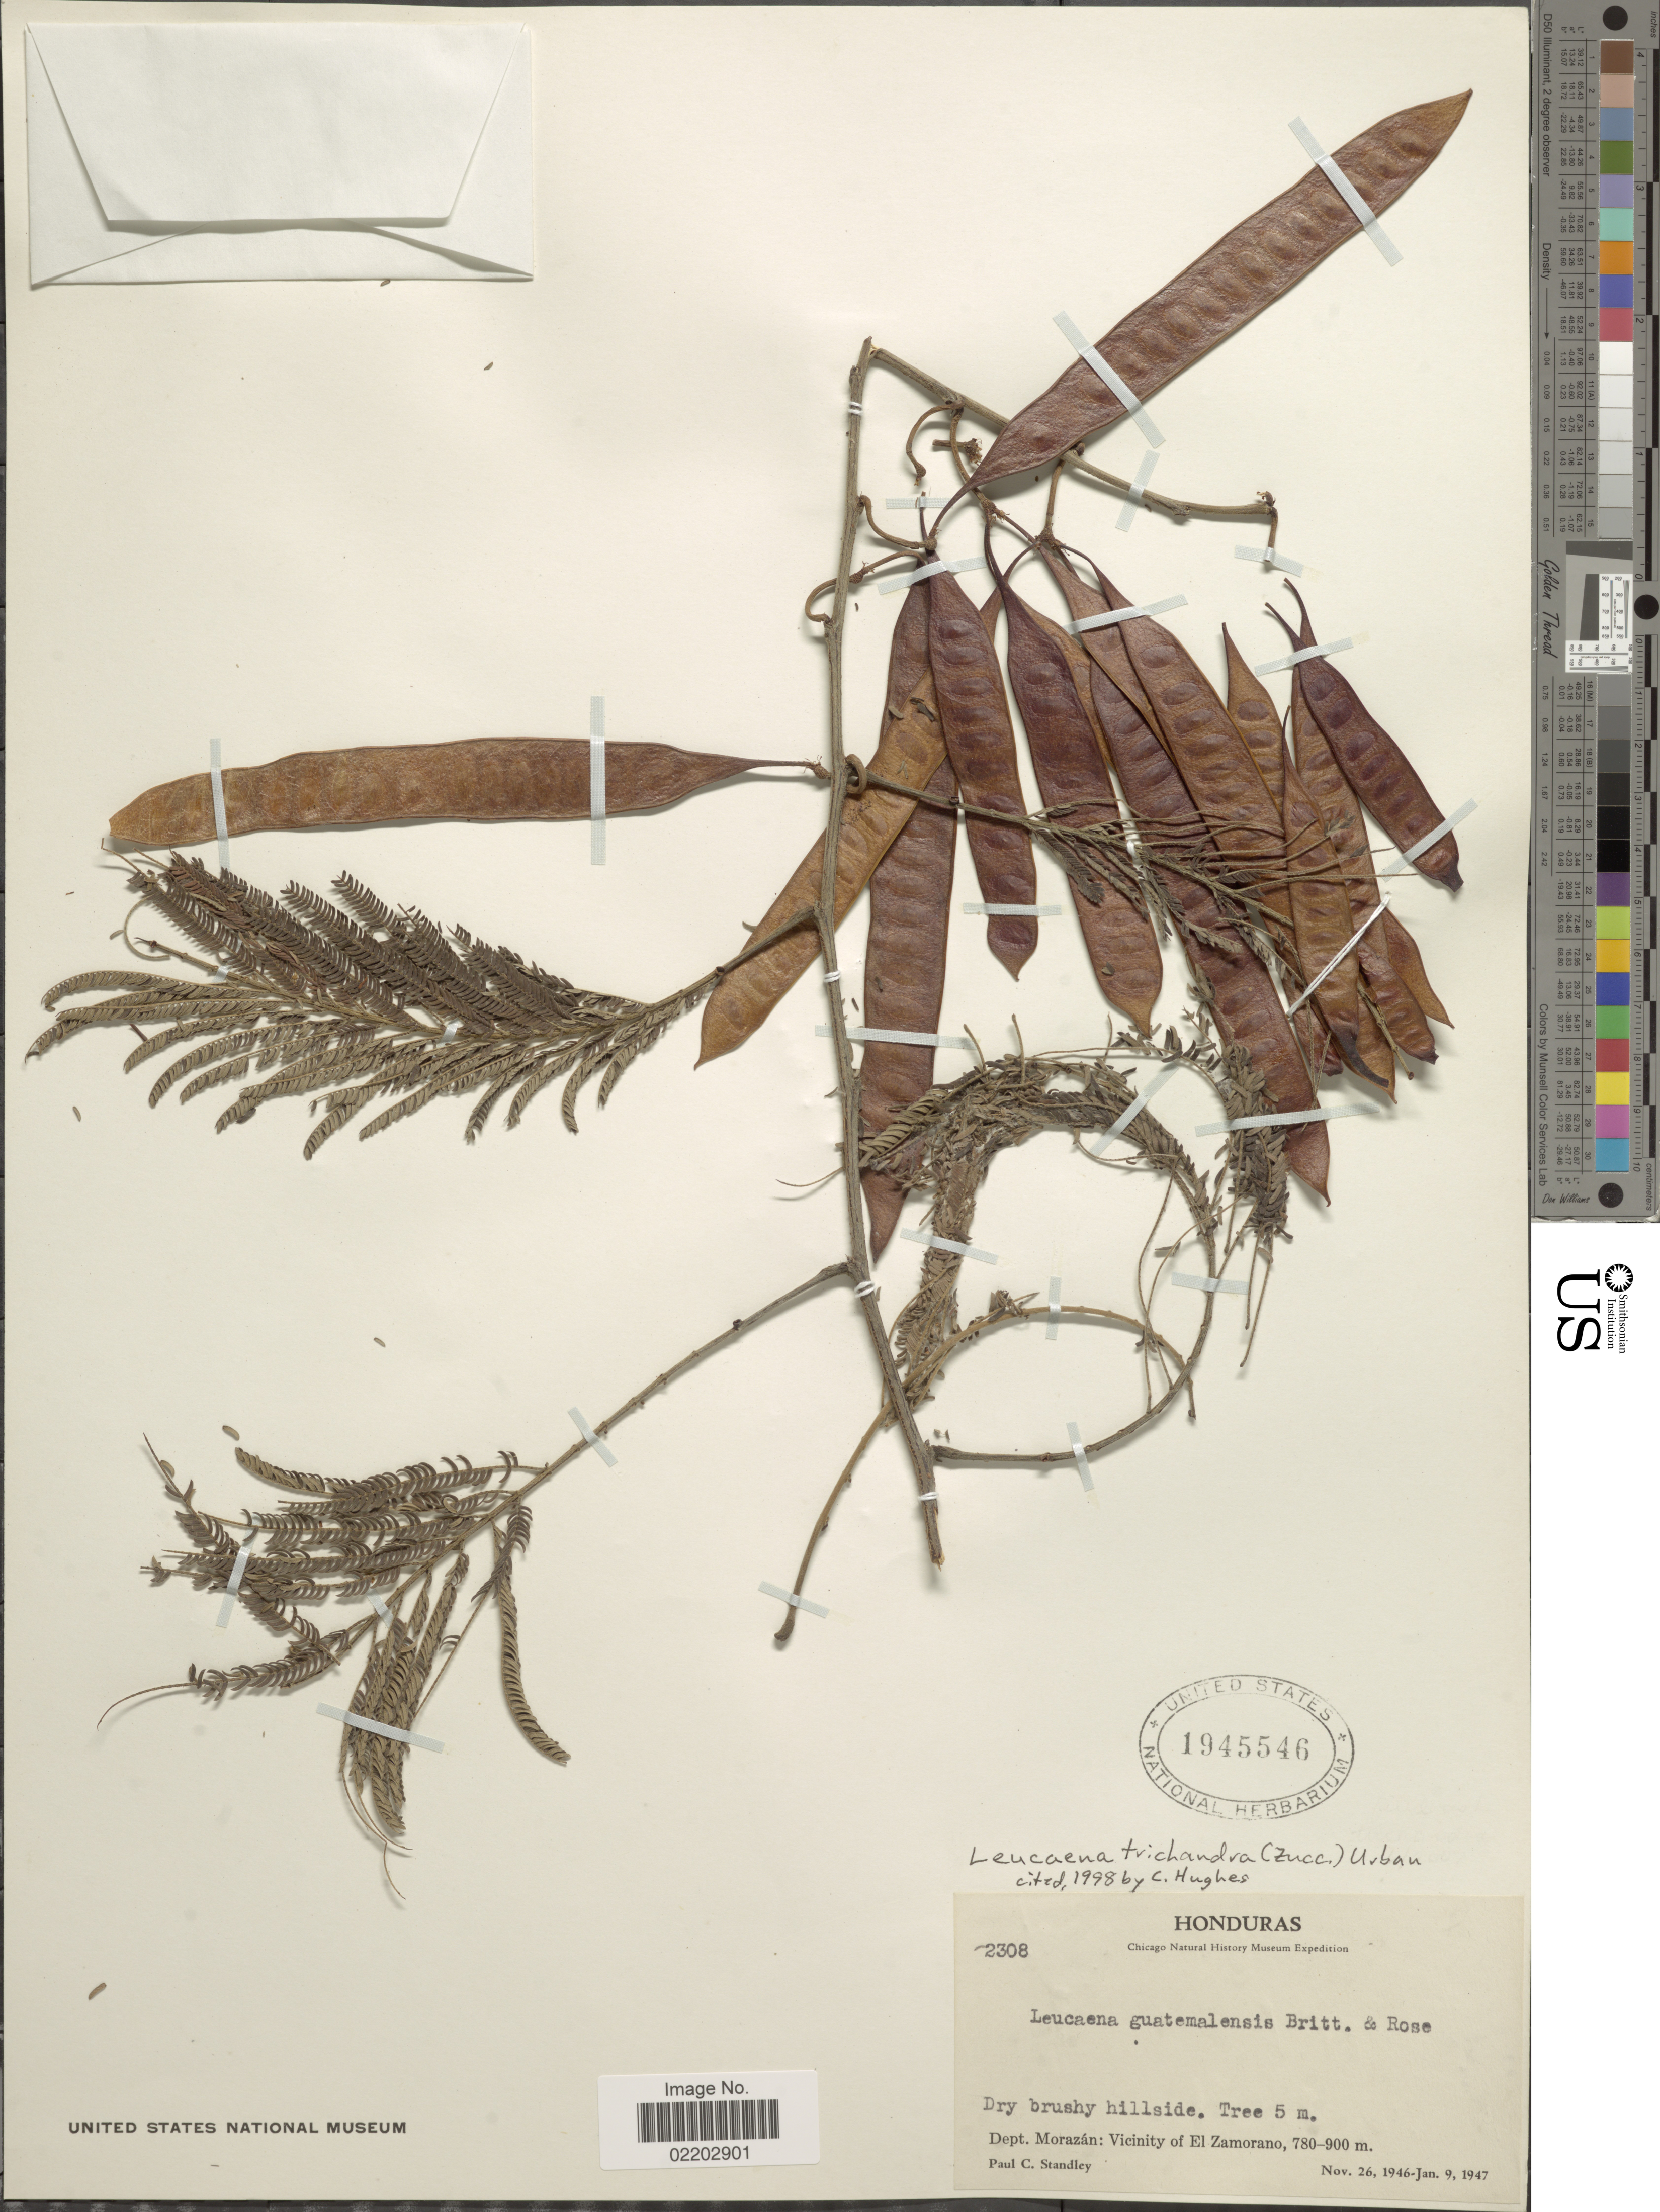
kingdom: Plantae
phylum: Tracheophyta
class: Magnoliopsida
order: Fabales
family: Fabaceae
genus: Leucaena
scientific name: Leucaena trichandra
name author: (Zucc.) Urb.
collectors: P. C. Standley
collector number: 2308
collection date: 1946-11-26/1947-01-09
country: Honduras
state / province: Fco. Morazán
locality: Dry brushy hillside, Dept. Morazán: Vicinity of El Zamorano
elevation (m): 780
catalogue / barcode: US 1945546